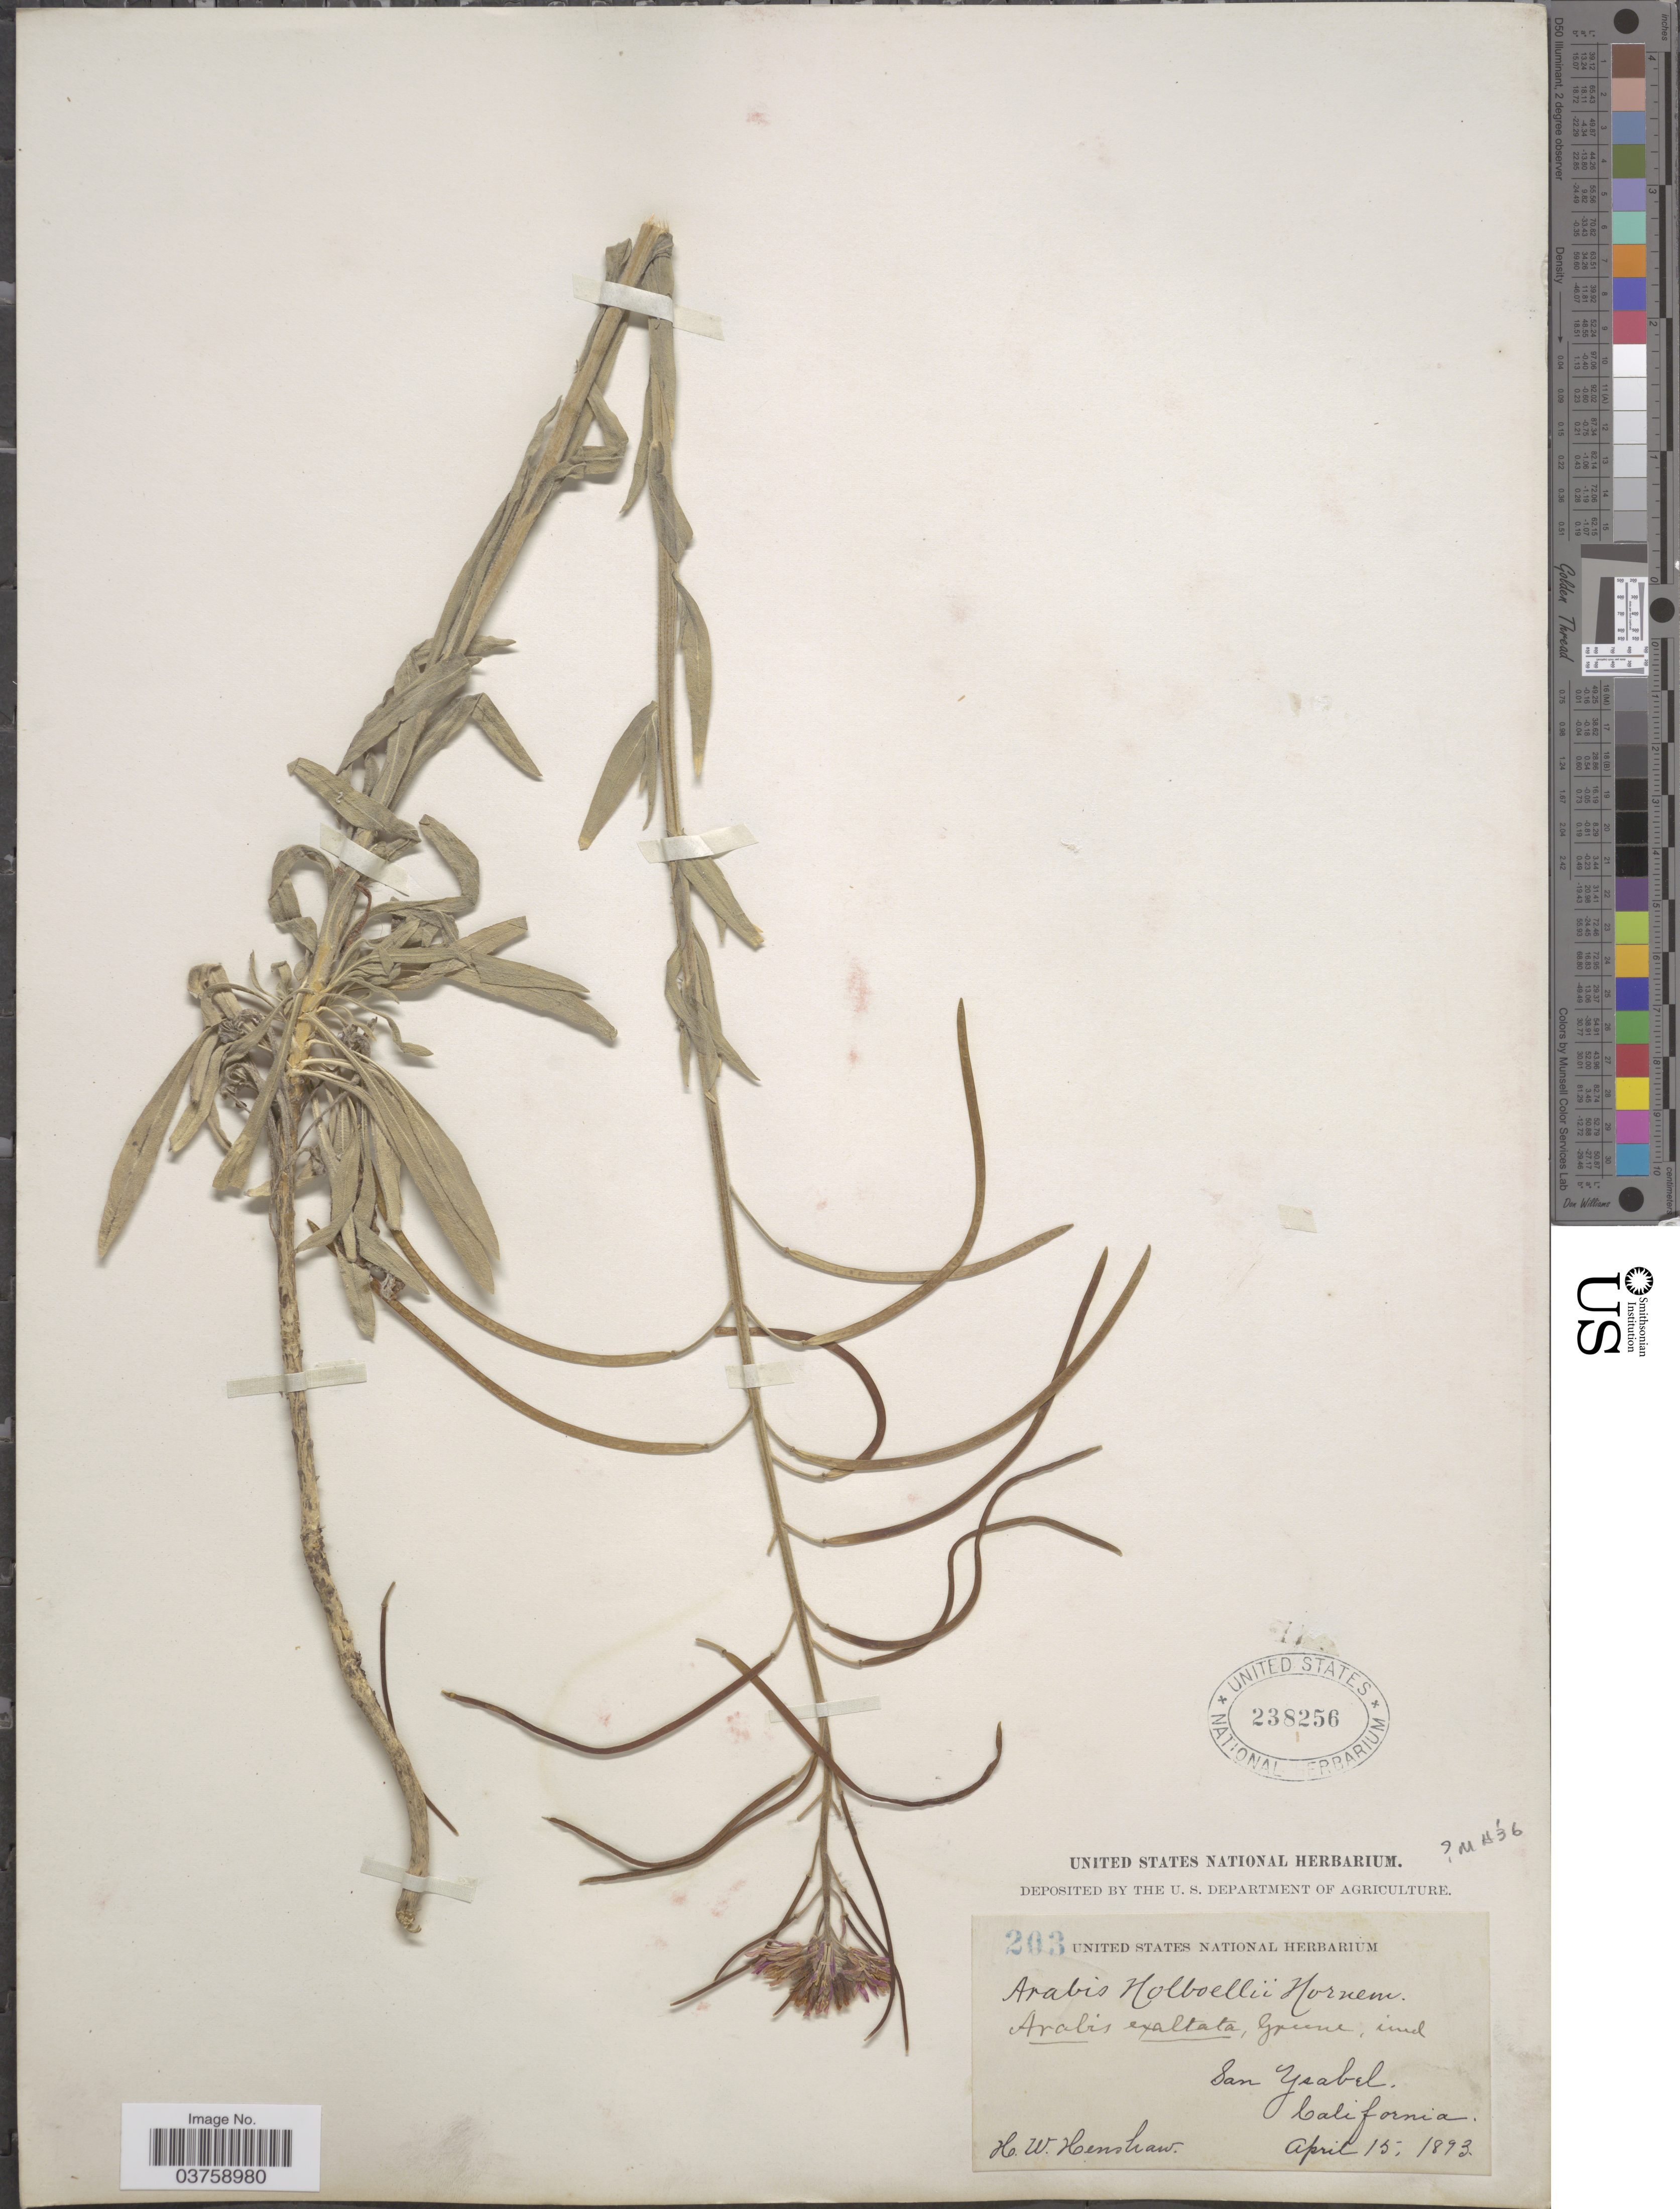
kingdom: Plantae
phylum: Tracheophyta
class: Magnoliopsida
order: Brassicales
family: Brassicaceae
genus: Arabis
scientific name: Arabis sparsiflora var. arcuata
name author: (Nutt.) Rollins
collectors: H. Henshaw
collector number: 203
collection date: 1893-04-15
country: United States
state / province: California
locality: San Ysabel.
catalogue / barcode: US 238256